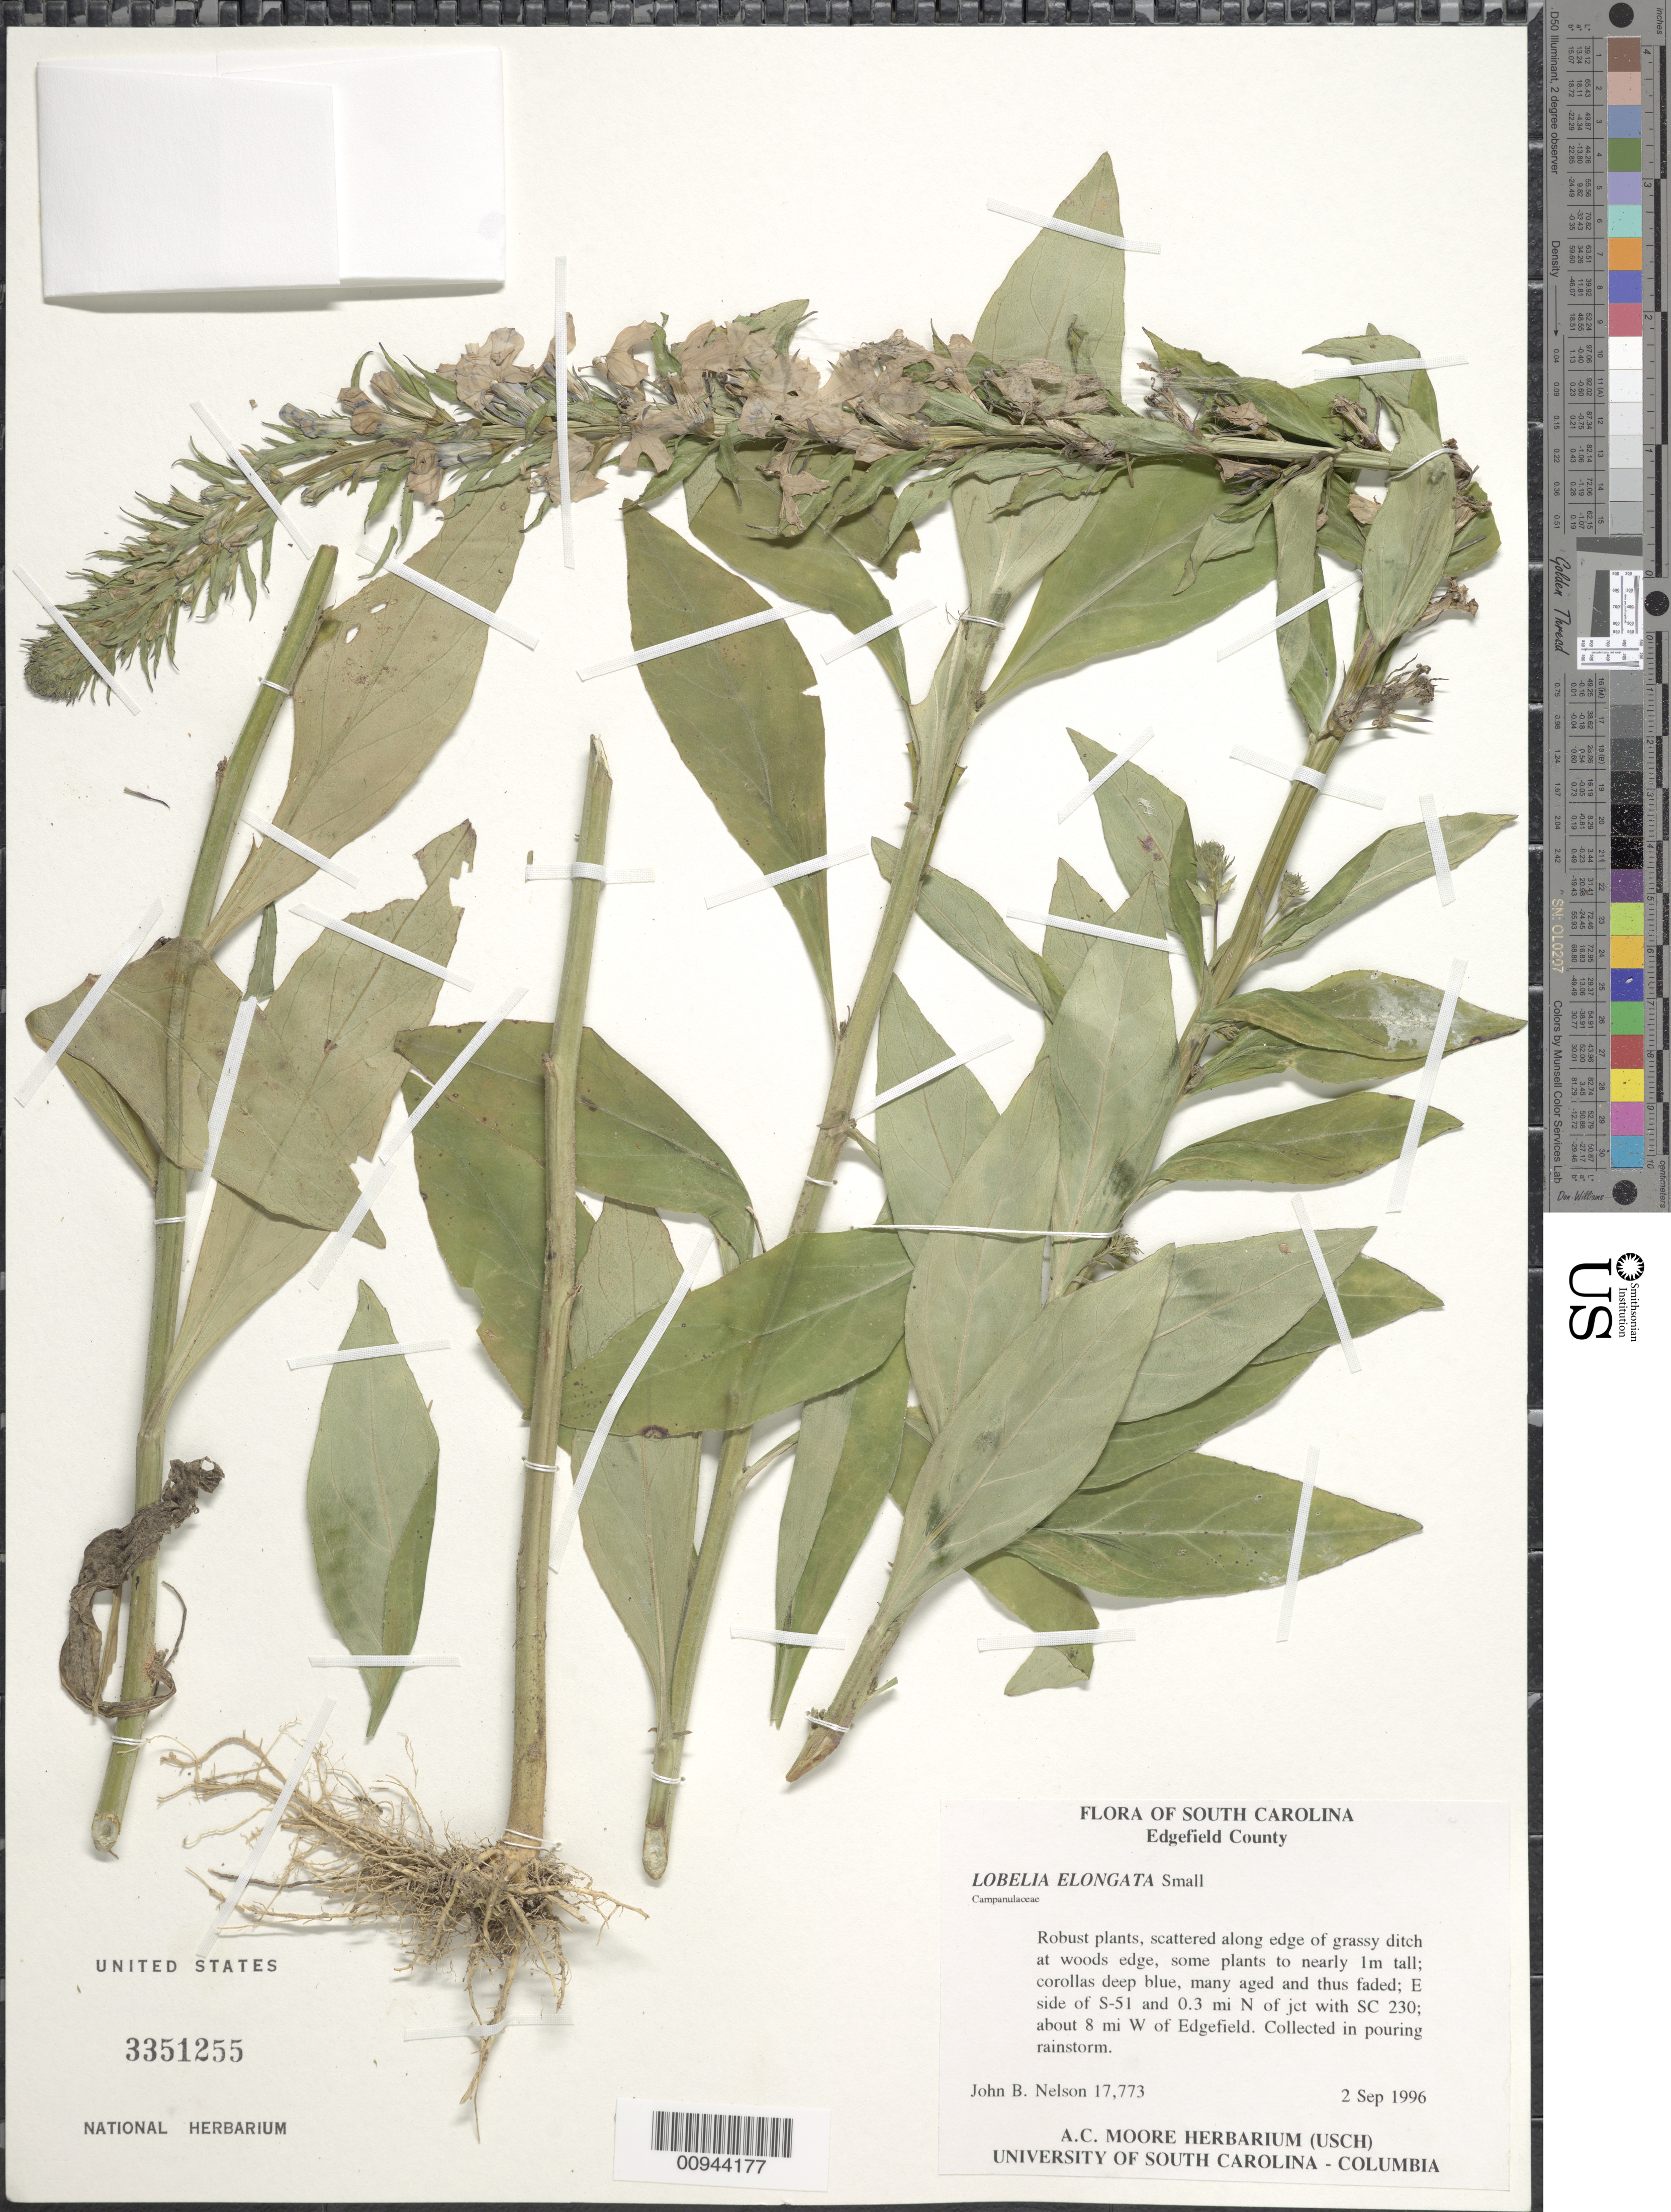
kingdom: Plantae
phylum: Tracheophyta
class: Magnoliopsida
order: Asterales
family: Campanulaceae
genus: Lobelia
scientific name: Lobelia elongata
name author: Small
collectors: J. B. Nelson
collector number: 17773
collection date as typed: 2 Sep 1996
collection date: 1996-09-02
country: United States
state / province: South Carolina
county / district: Edgefield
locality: E side of S-51 and 0.3 mi. N of jct with SC 230; about 8 mi W of Edgefield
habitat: grassy ditch at woods edge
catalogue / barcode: US 3351255